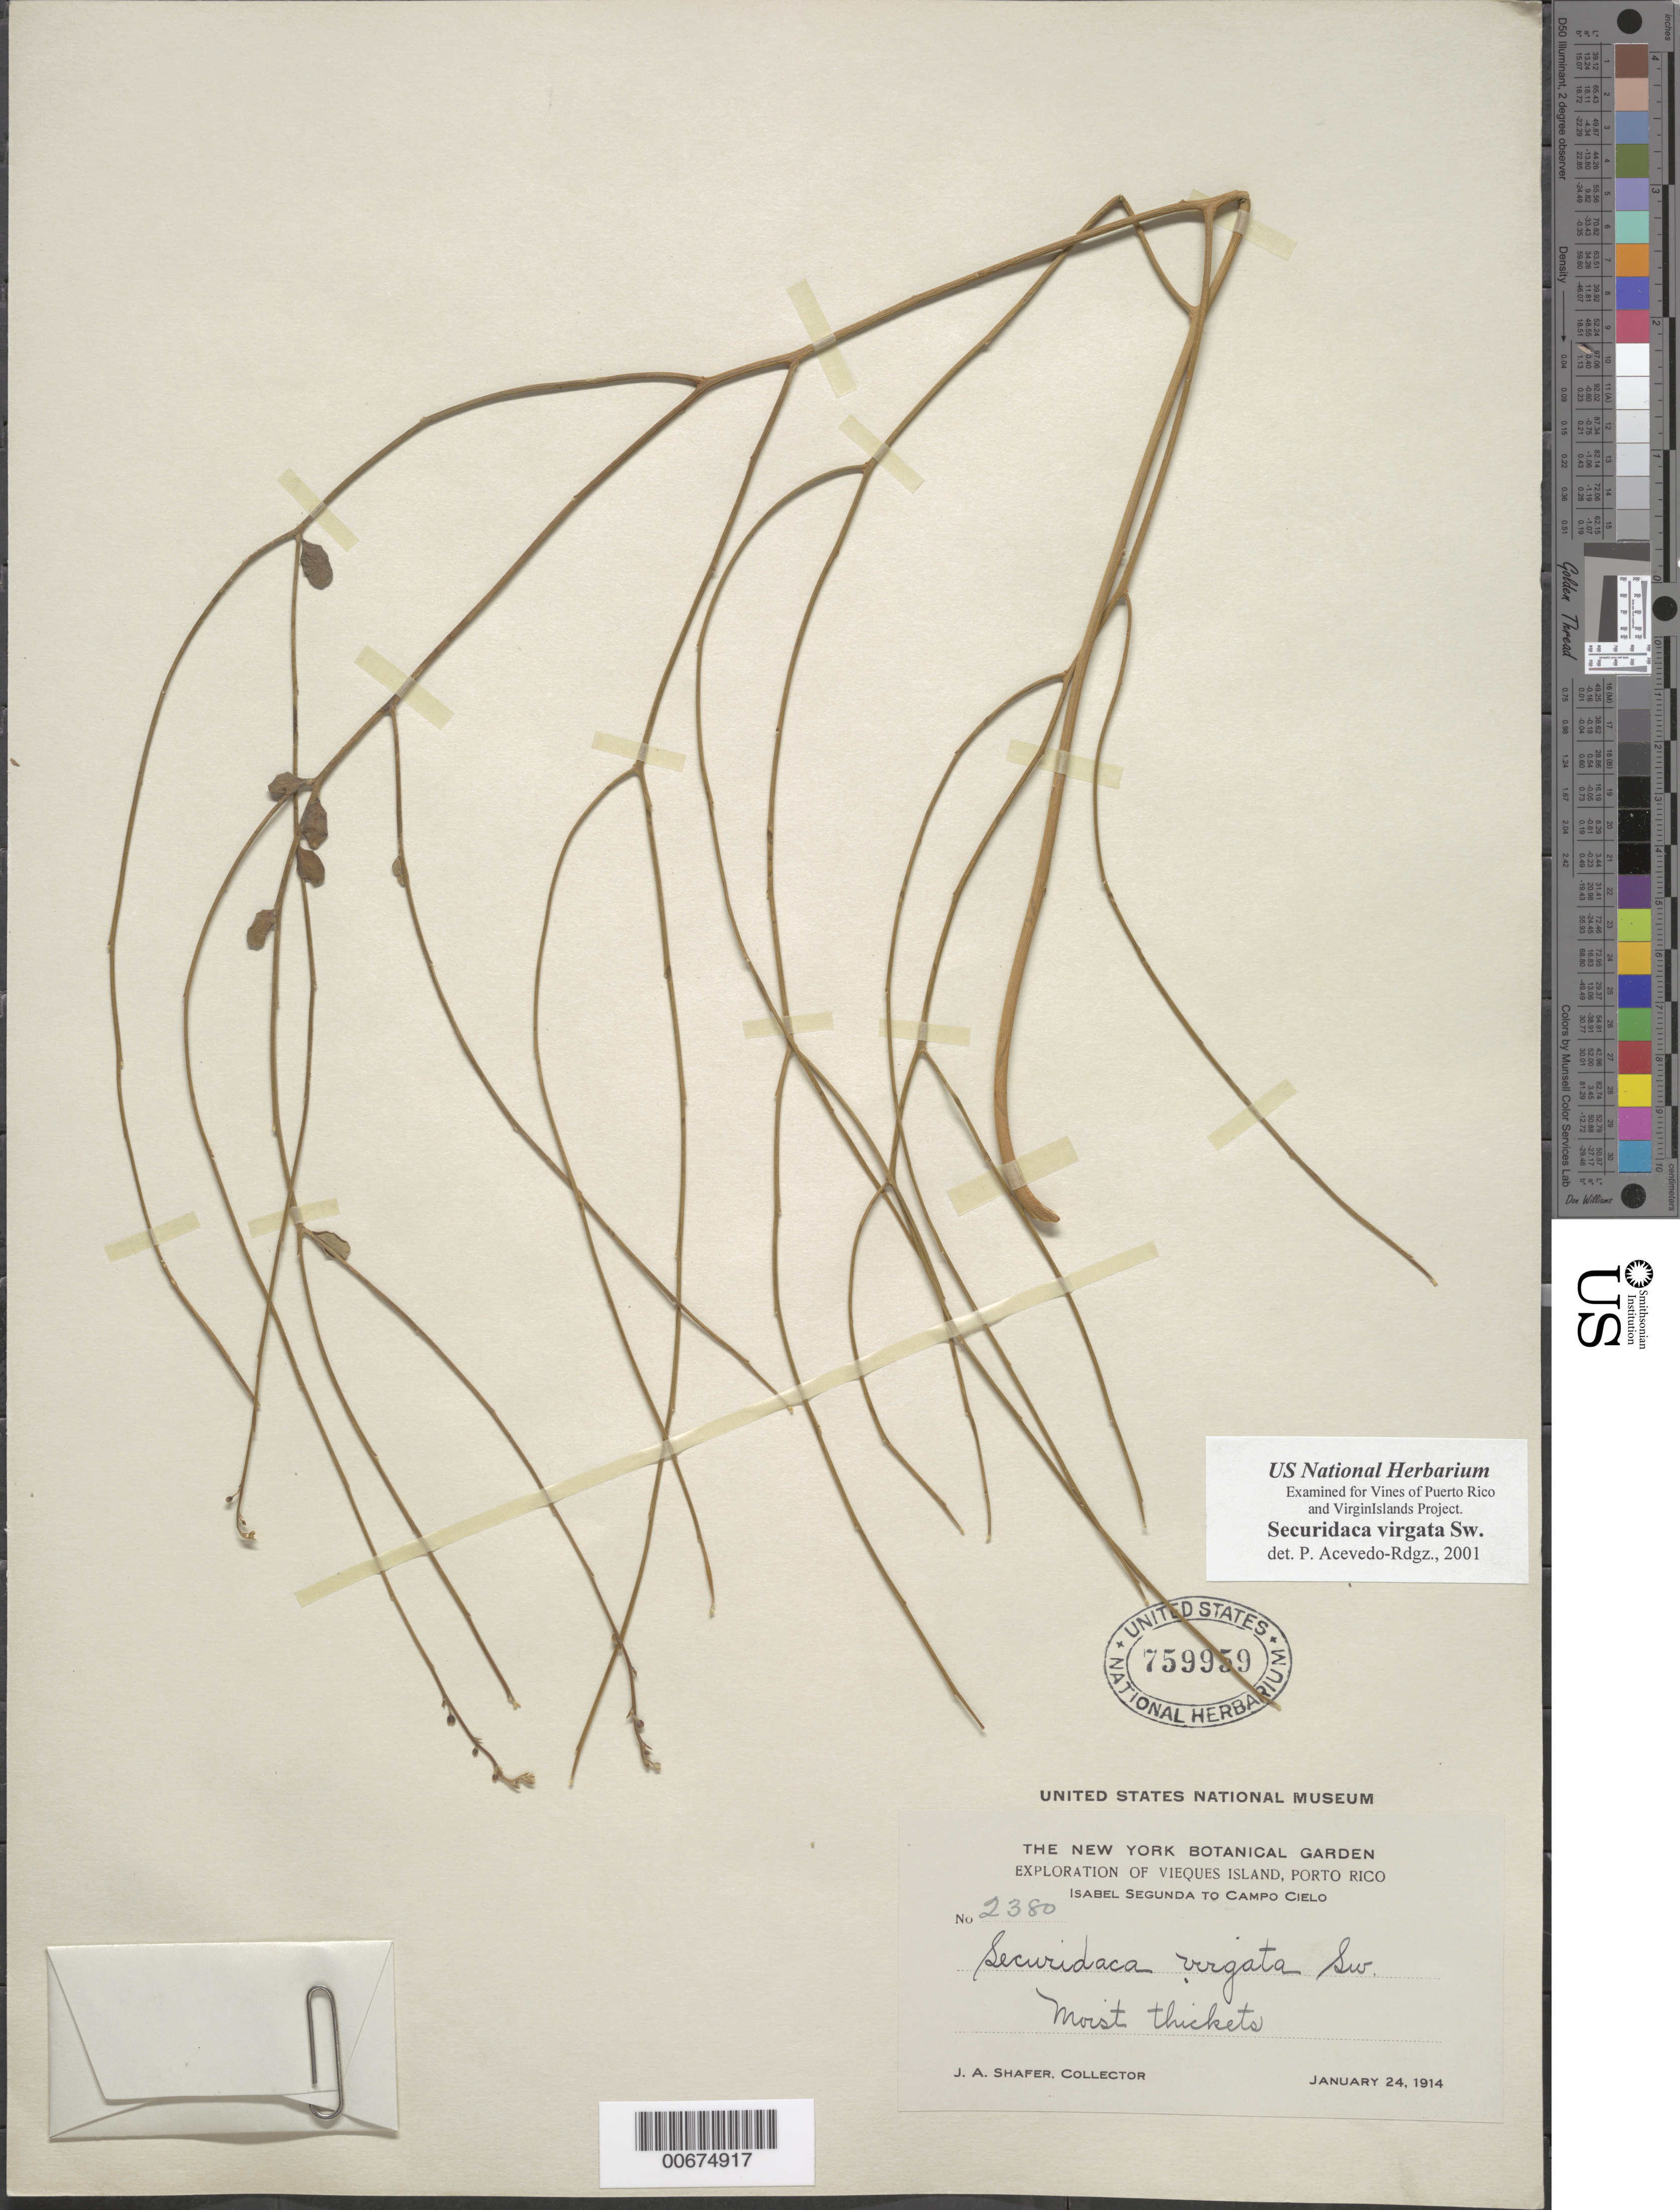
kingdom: Plantae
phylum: Tracheophyta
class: Magnoliopsida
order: Fabales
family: Polygalaceae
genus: Securidaca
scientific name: Securidaca virgata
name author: Sw.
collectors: J. A. Shafer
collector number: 2380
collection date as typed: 24 Jan 1914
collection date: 1914-01-24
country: Puerto Rico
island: Vieques I.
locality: Vieques Island: Isabel Segunda to Campo Cielo. Moist thickets.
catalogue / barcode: US 759959